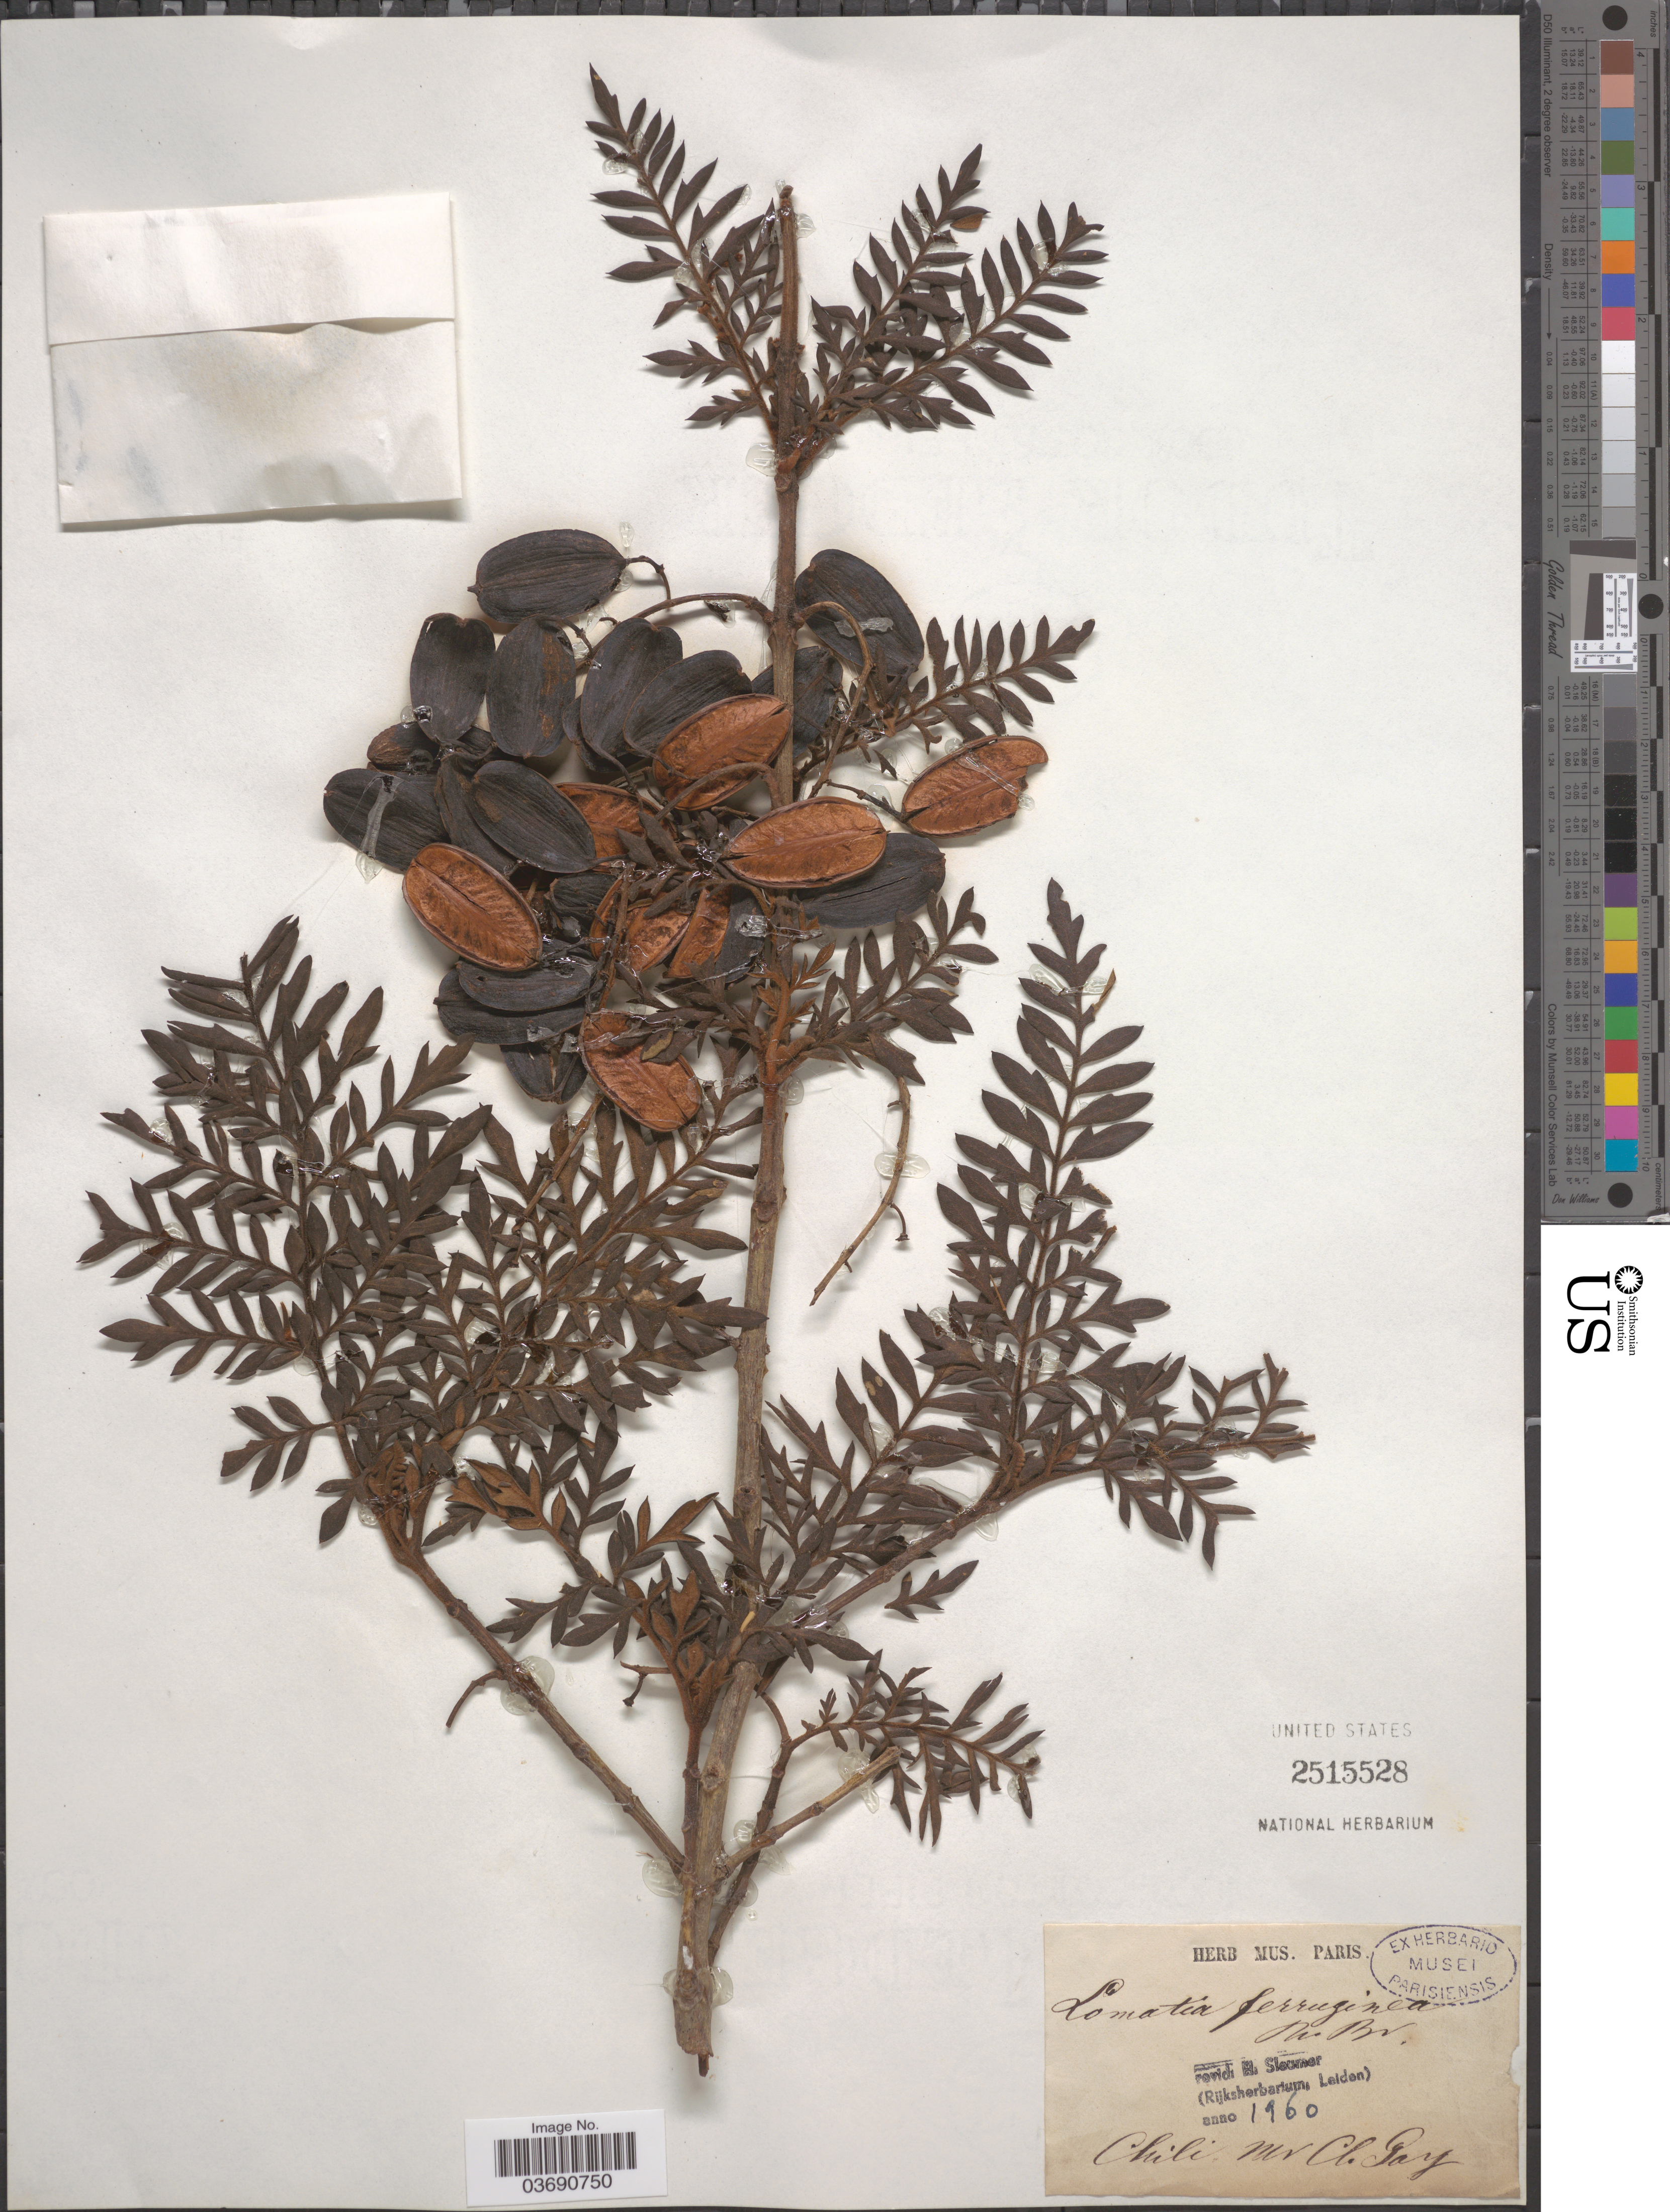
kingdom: Plantae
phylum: Tracheophyta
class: Magnoliopsida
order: Proteales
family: Proteaceae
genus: Lomatia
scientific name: Lomatia ferruginea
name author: (Cav.) R. Br.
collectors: D. Pay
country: Chile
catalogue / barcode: US 2515528